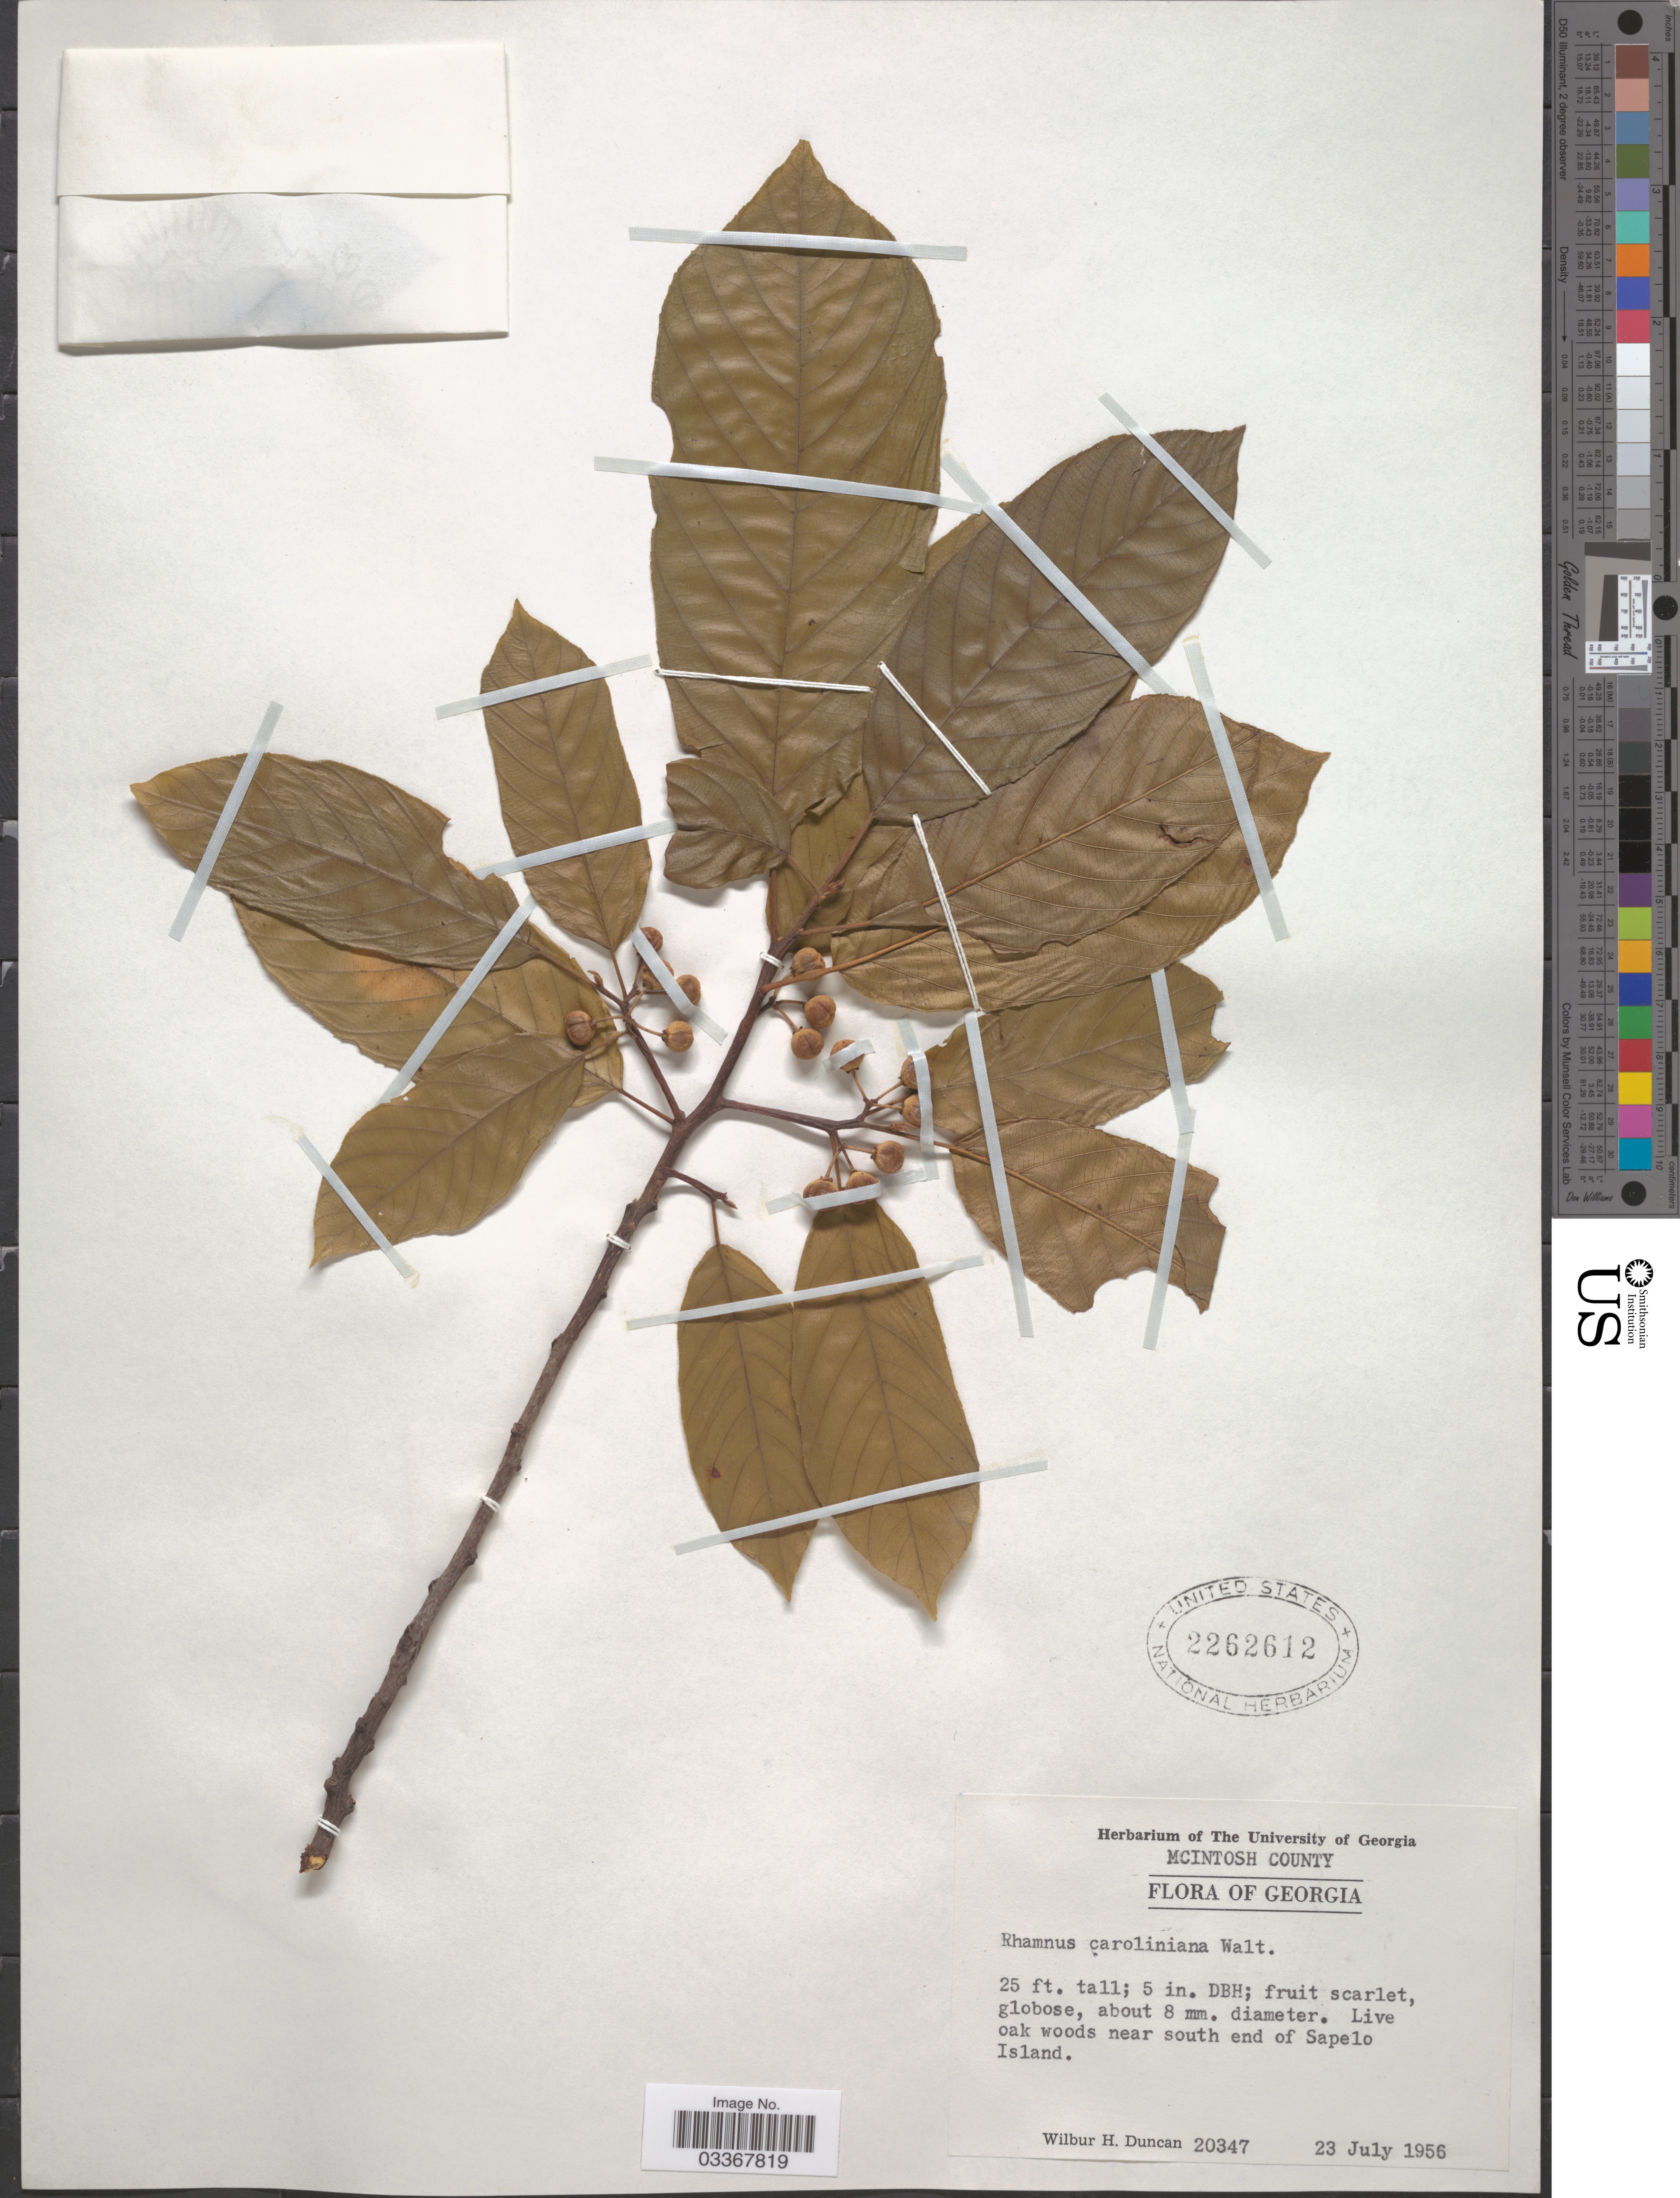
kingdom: Plantae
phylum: Tracheophyta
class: Magnoliopsida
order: Rosales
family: Rhamnaceae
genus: Frangula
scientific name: Frangula caroliniana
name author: (Walter) A. Gray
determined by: Strong, Mark T., (BOT), Smithsonian Institution - National Museum of Natural History (UNITED STATES)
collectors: W. H. Duncan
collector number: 20347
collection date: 1956-07-23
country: United States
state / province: Georgia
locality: McIntosh County, Live oak woods near south end of Sapelo Island.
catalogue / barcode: US 2262612